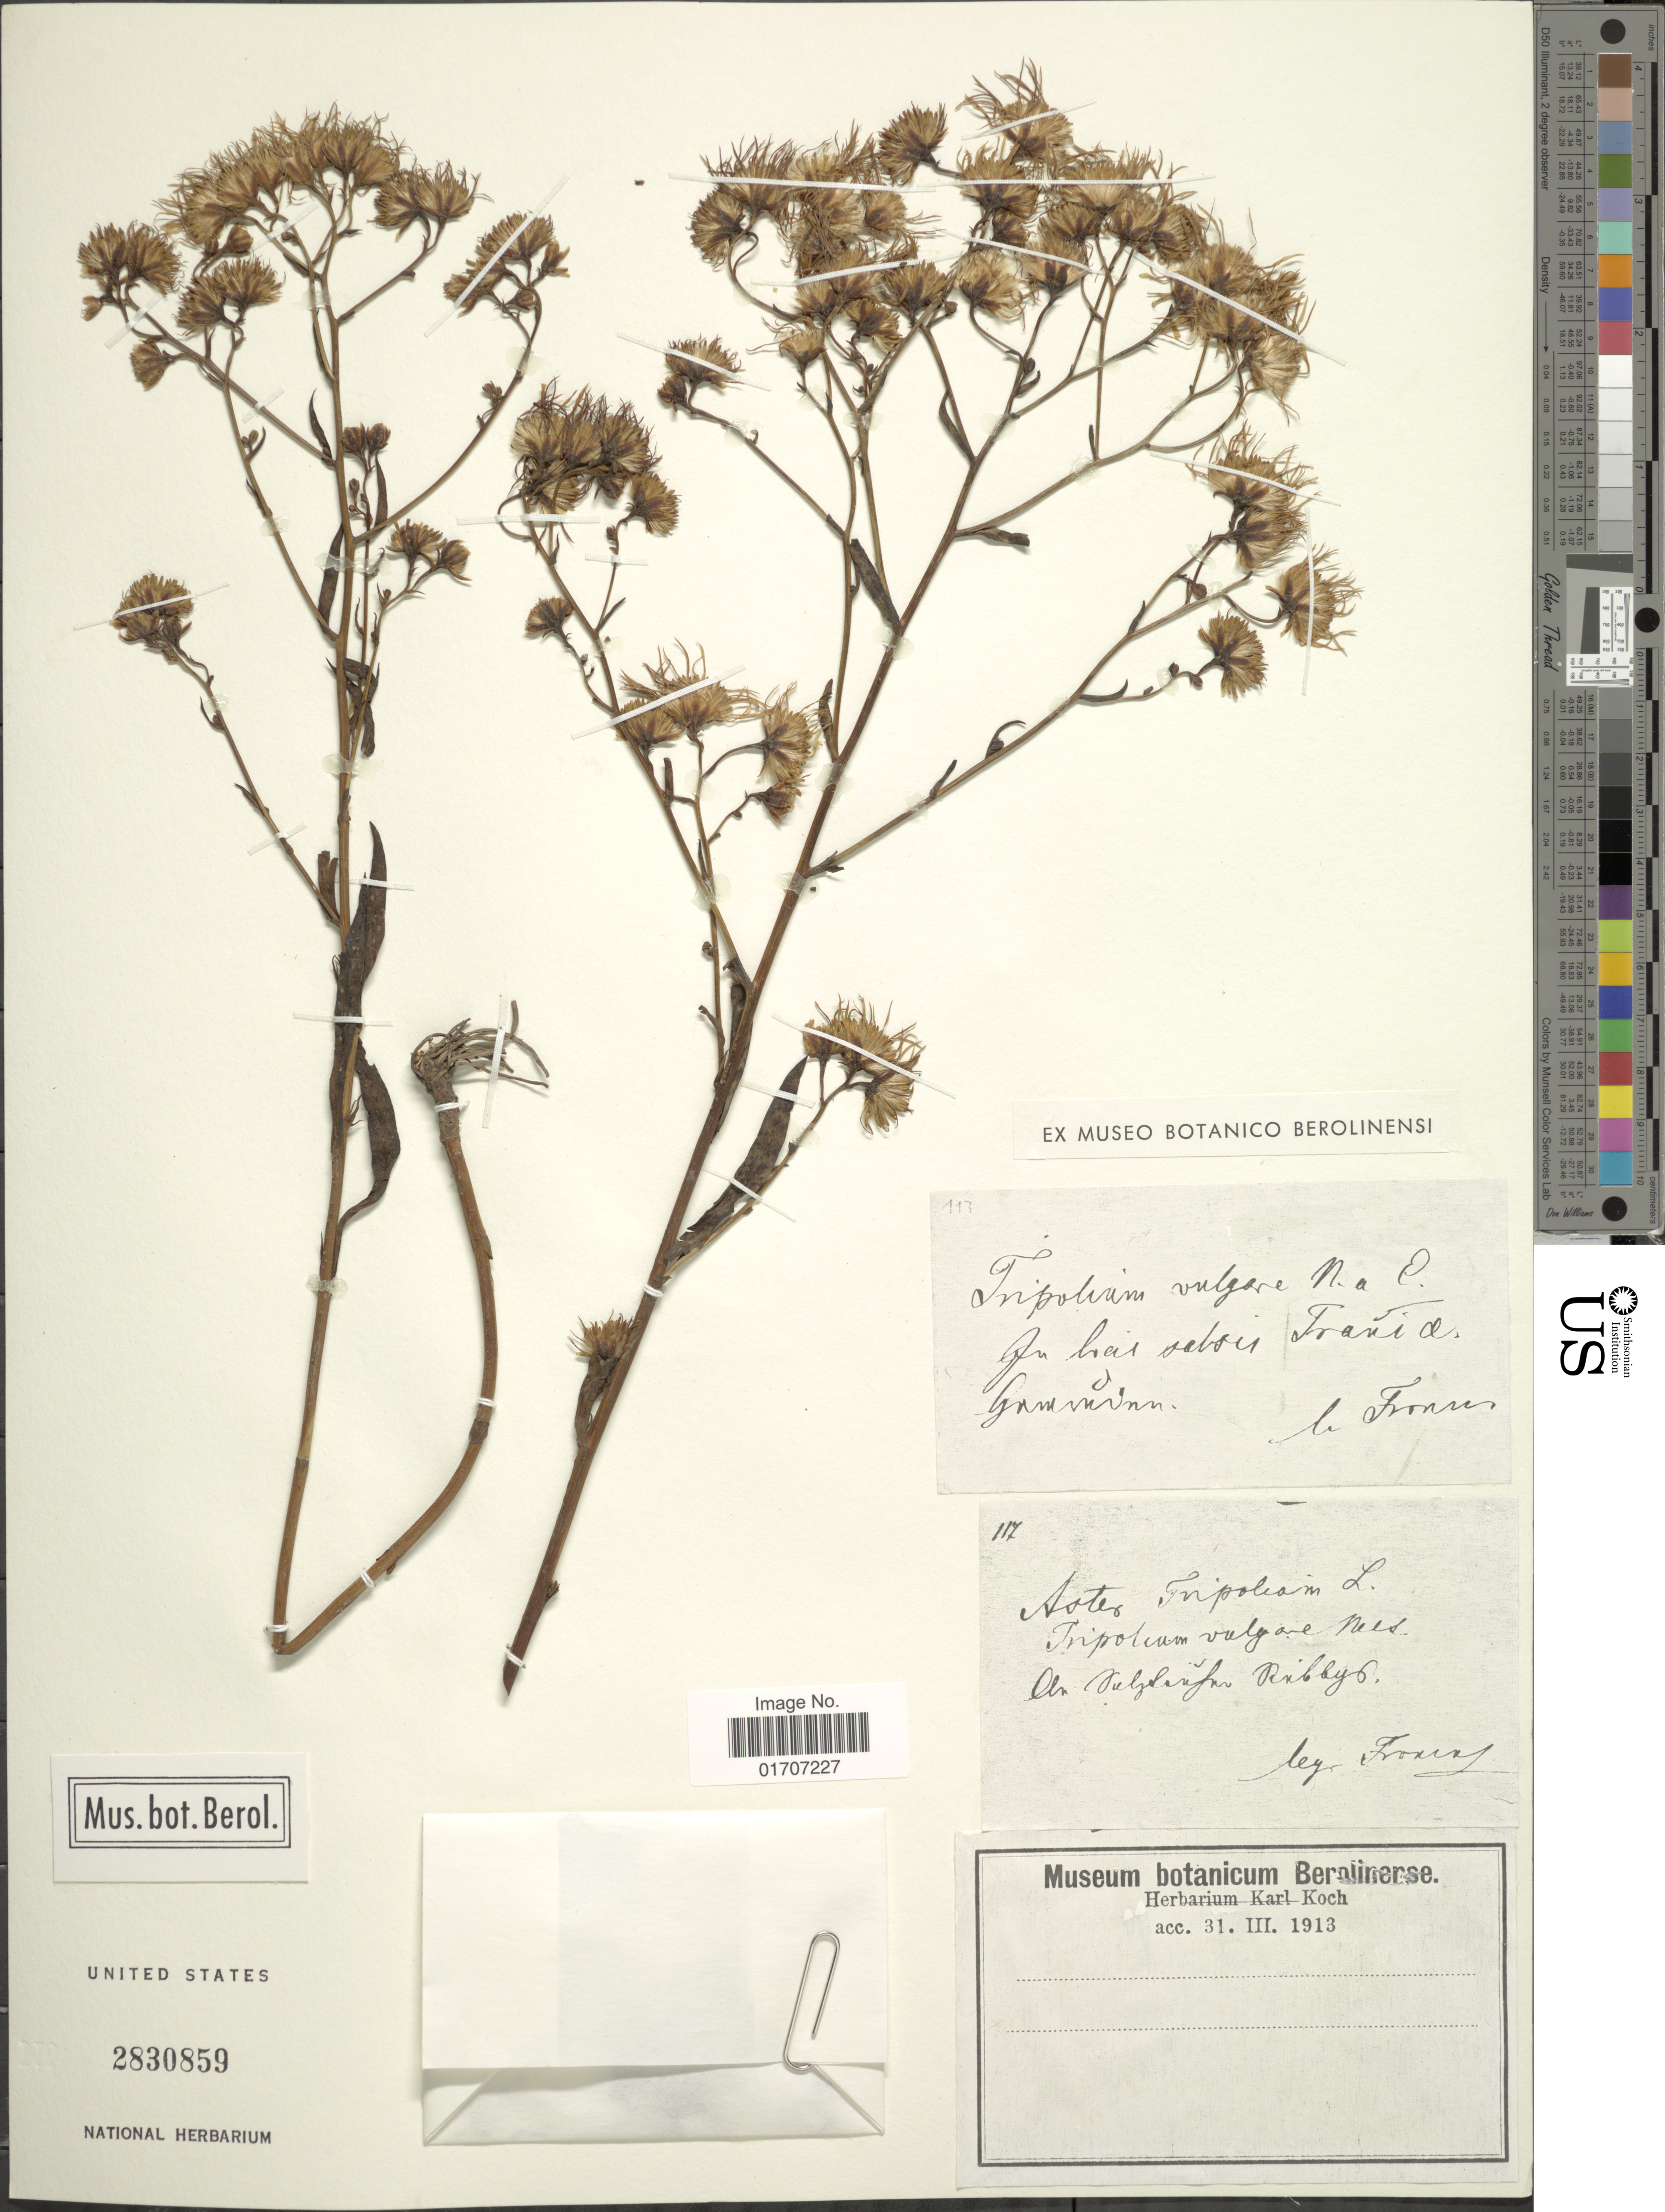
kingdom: Plantae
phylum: Tracheophyta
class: Magnoliopsida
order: Asterales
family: Asteraceae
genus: Tripolium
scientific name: Tripolium pannonicum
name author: (Jacq.) Dobrocz.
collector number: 117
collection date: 1913-03-31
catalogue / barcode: US 2830859